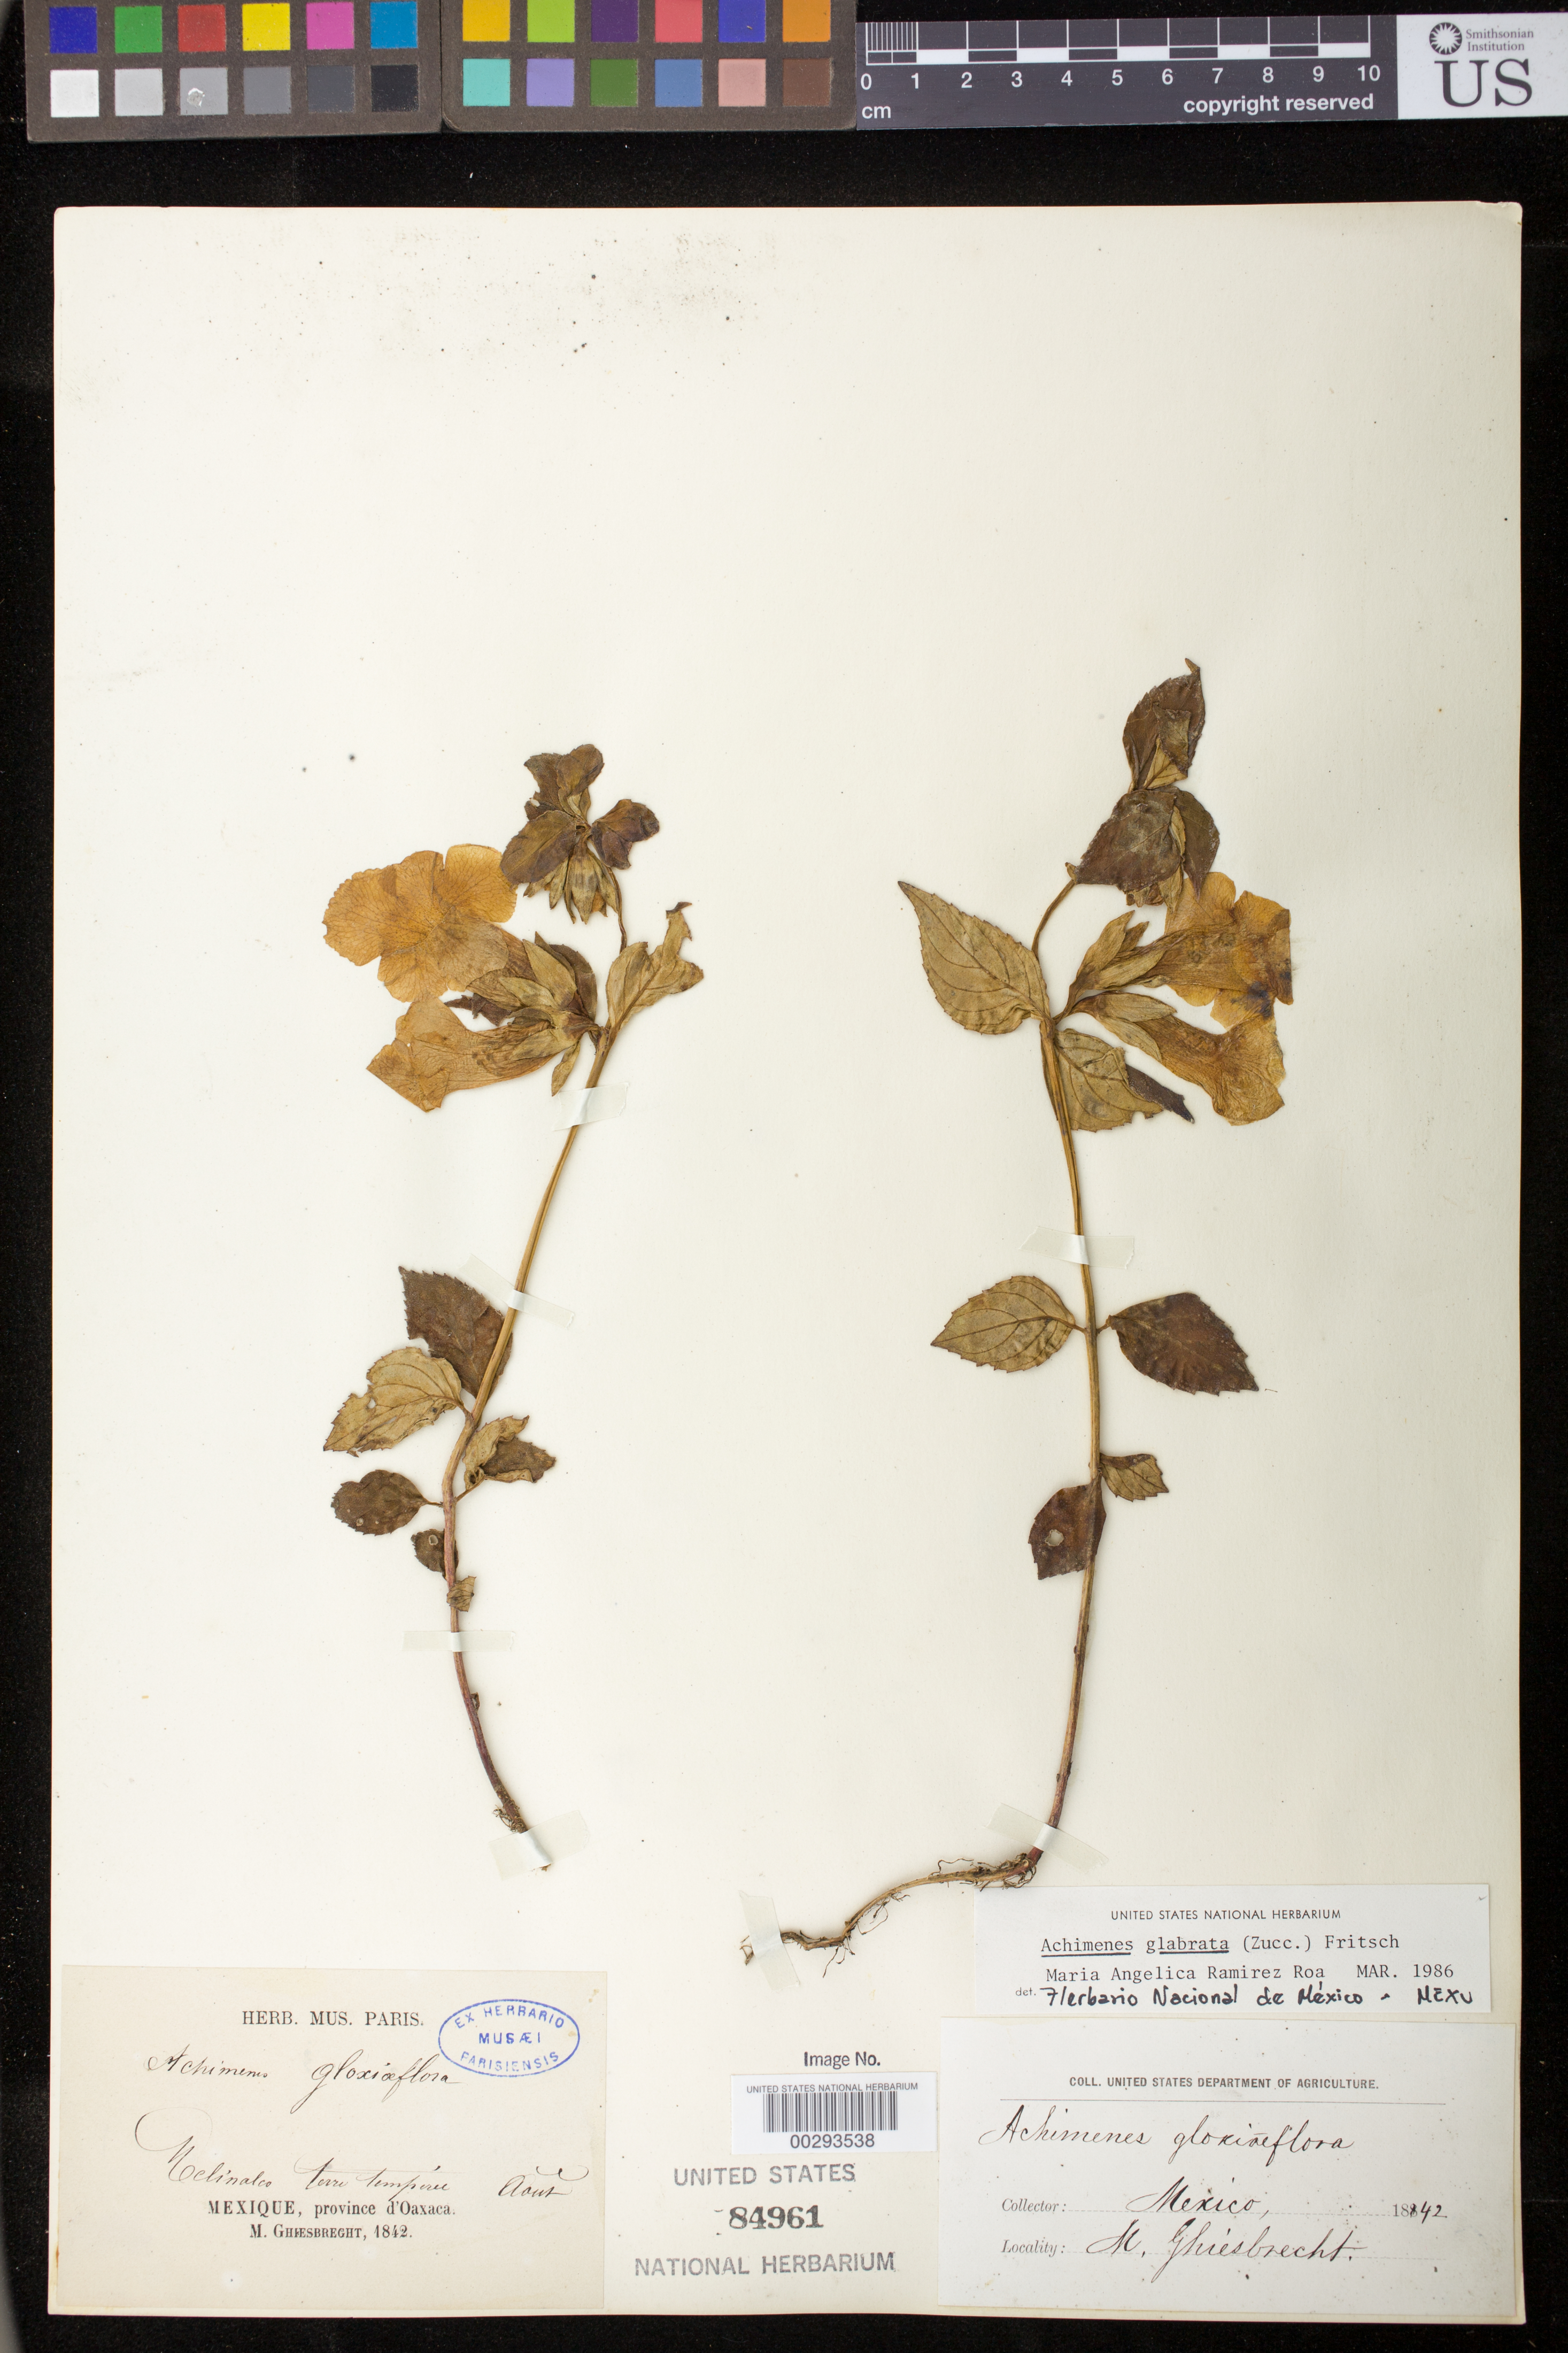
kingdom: Plantae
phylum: Tracheophyta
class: Magnoliopsida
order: Lamiales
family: Gesneriaceae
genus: Achimenes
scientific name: Achimenes glabrata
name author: (Zucc.) Fritsch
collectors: M. Ghiesbrecht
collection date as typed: Aug 1842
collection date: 1842-08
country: Mexico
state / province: Oaxaca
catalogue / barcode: US 84961